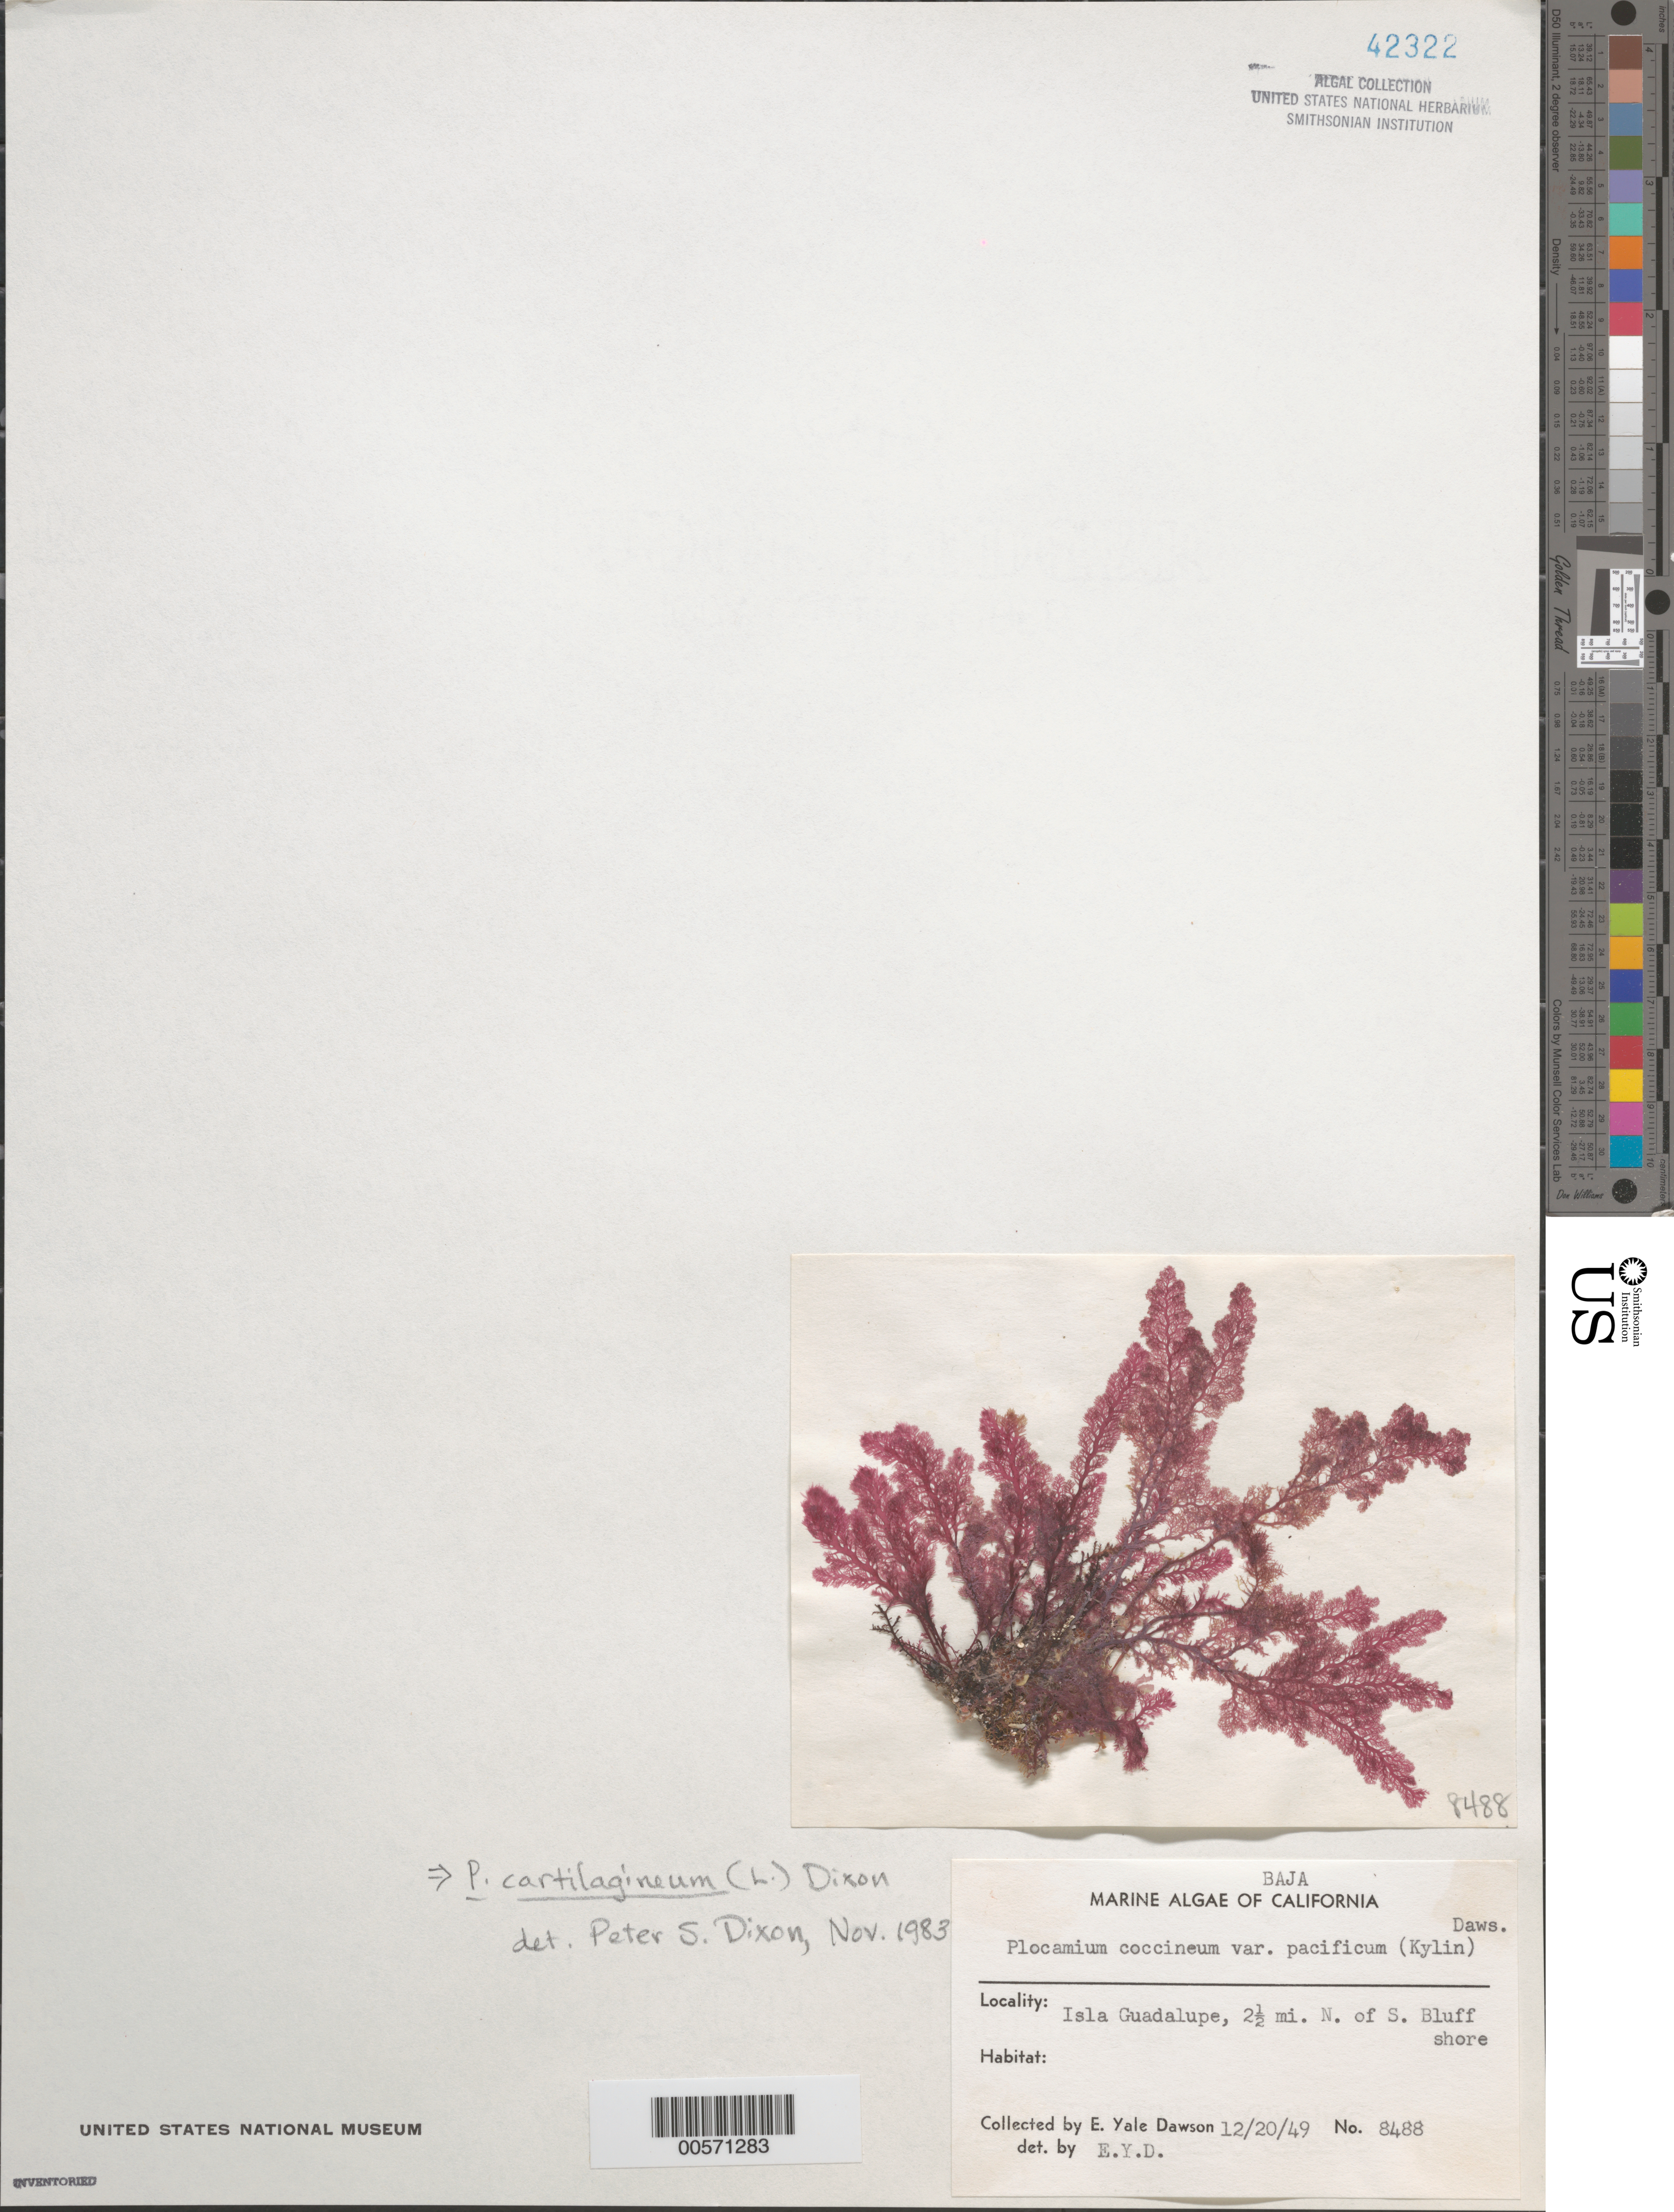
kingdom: Plantae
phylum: Rhodophyta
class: Florideophyceae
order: Plocamiales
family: Plocamiaceae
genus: Plocamium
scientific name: Plocamium cartilagineum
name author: (L.) P.S. Dixon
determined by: Dixon, P. S.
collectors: E. Y. Dawson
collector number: EYD 8488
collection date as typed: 20 Dec 1949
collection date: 1949-12-20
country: Mexico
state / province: Baja California Norte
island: Isla Guadalupe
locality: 2.5 miles north of South Bluff shore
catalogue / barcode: US 42322